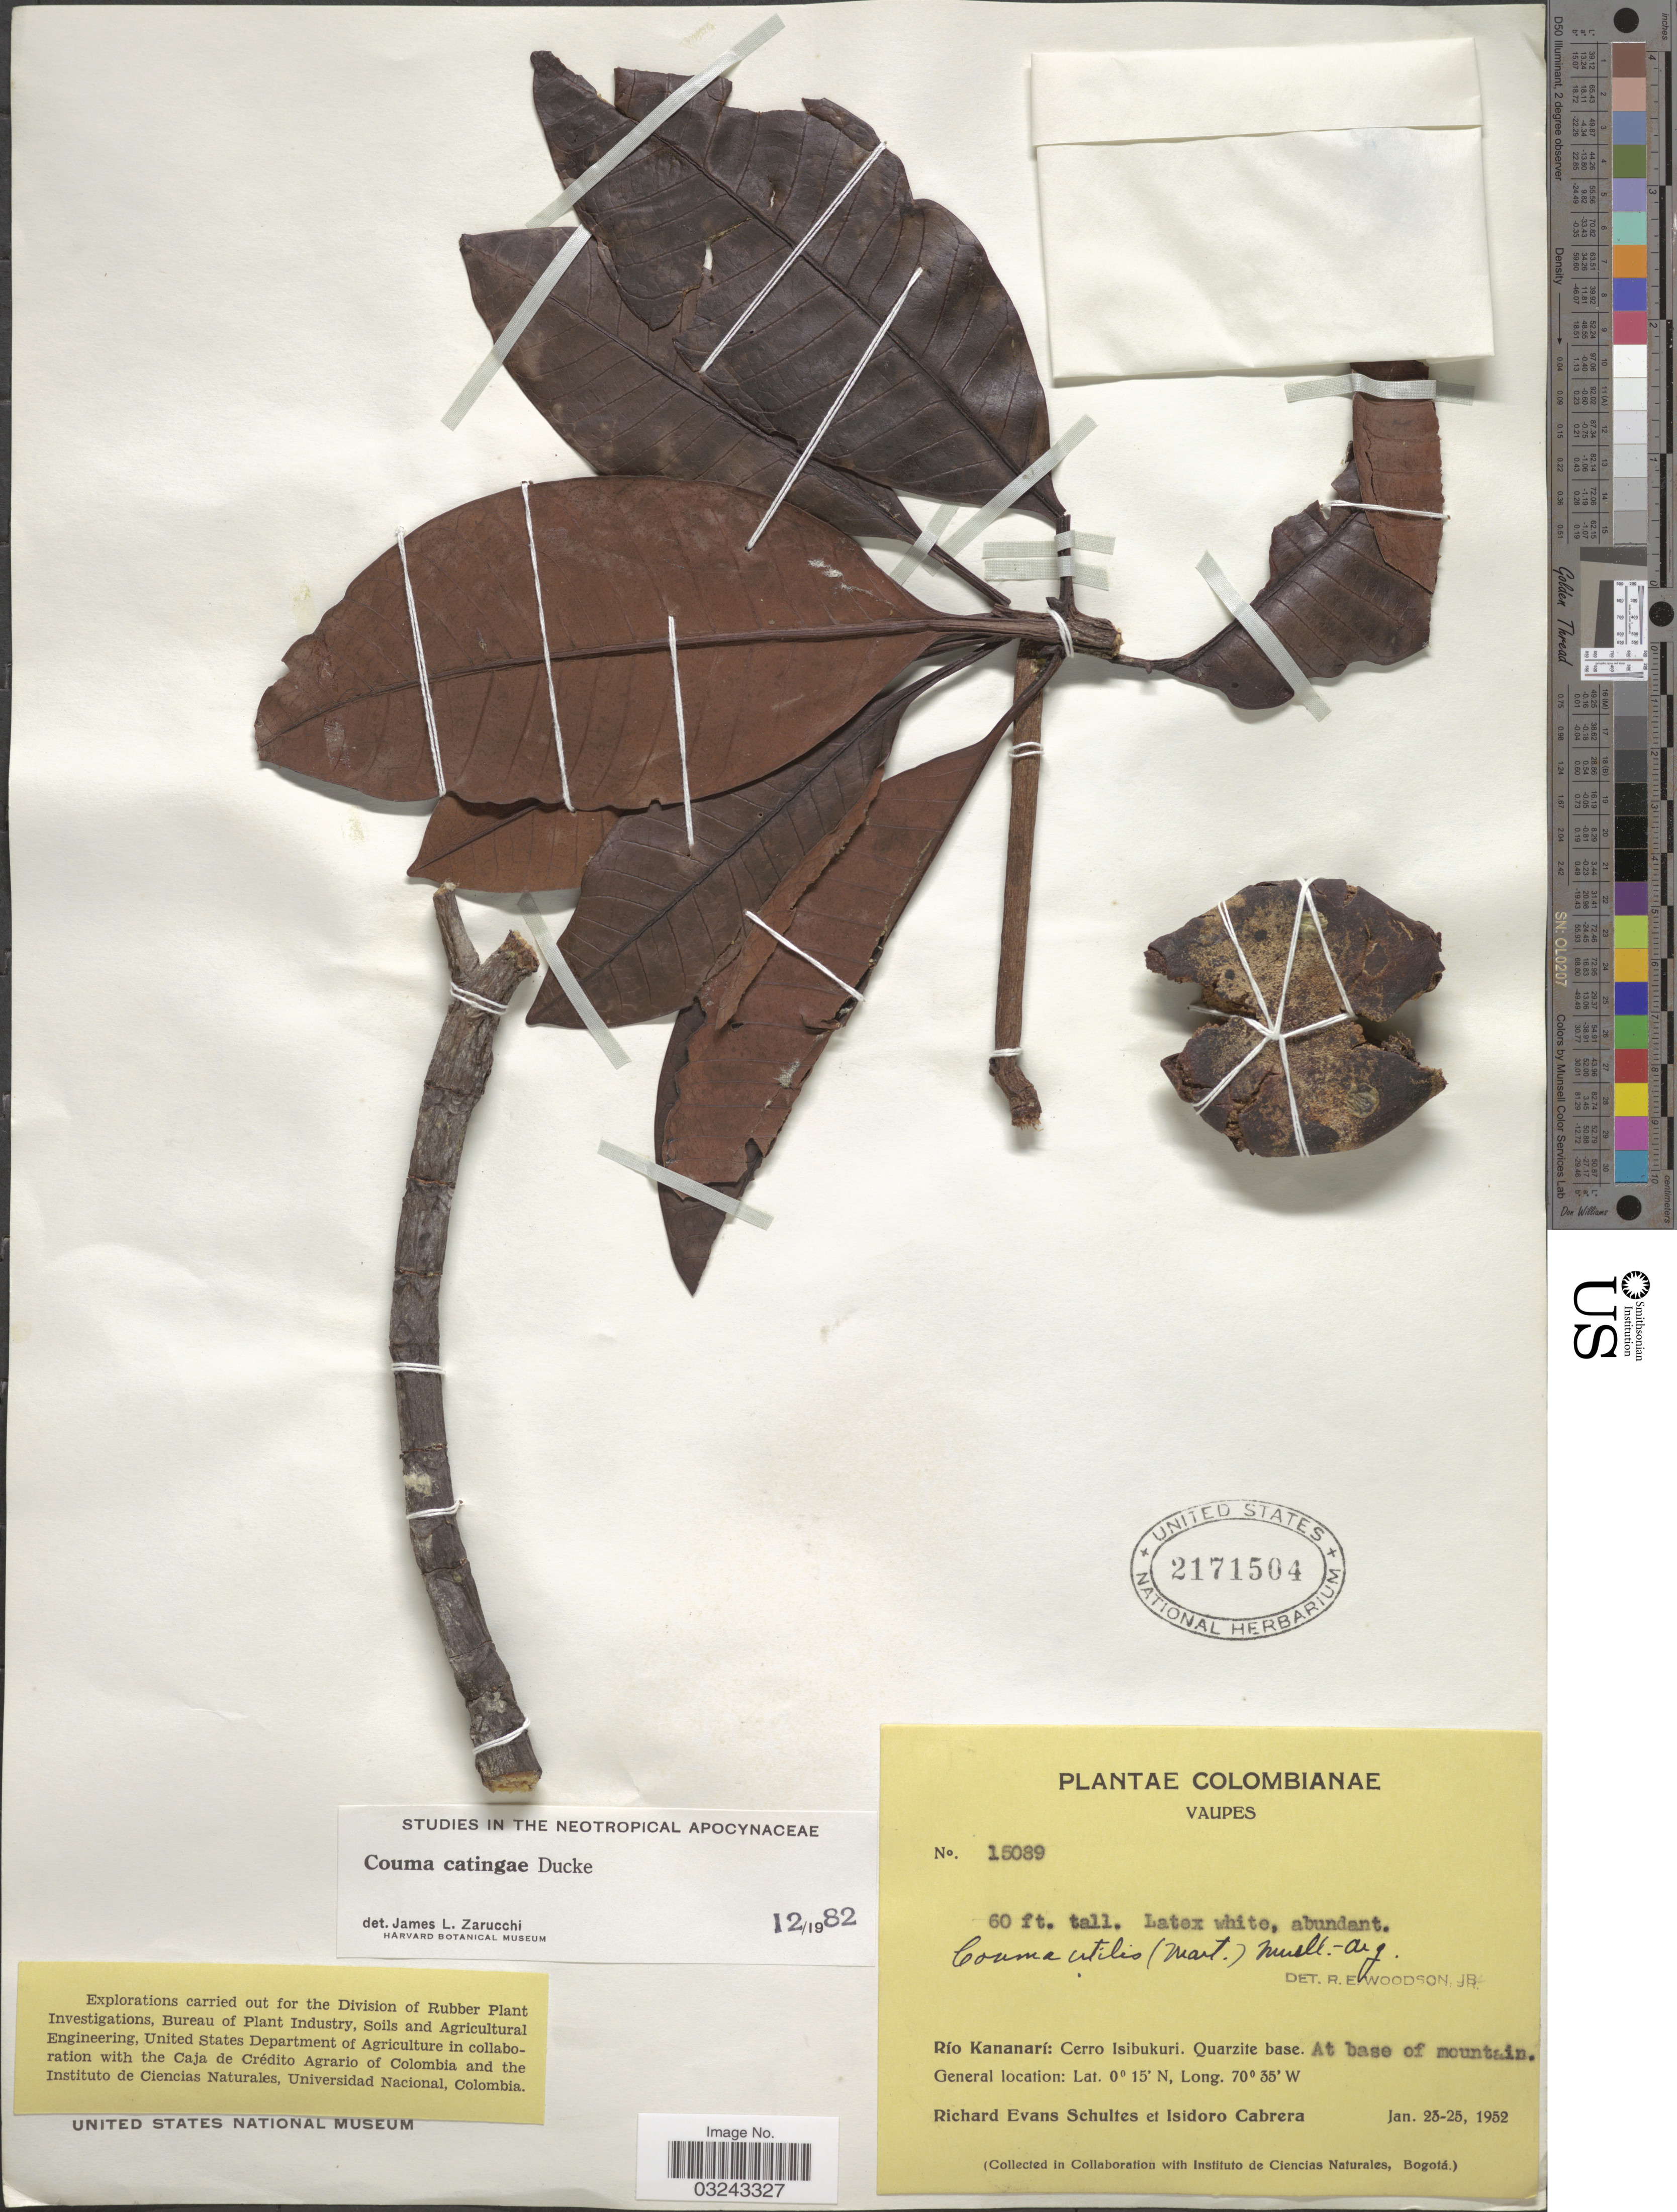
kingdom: Plantae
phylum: Tracheophyta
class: Magnoliopsida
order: Gentianales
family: Apocynaceae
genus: Couma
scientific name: Couma catingae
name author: Ducke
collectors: R. E. Schultes & I. Cabrera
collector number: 15089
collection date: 1952-01-23/1952-01-25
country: Colombia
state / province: Vaupés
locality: Río Kananarí: Cerro Isibukuri. Quarzite base. At base of mountain.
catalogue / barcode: US 2171504